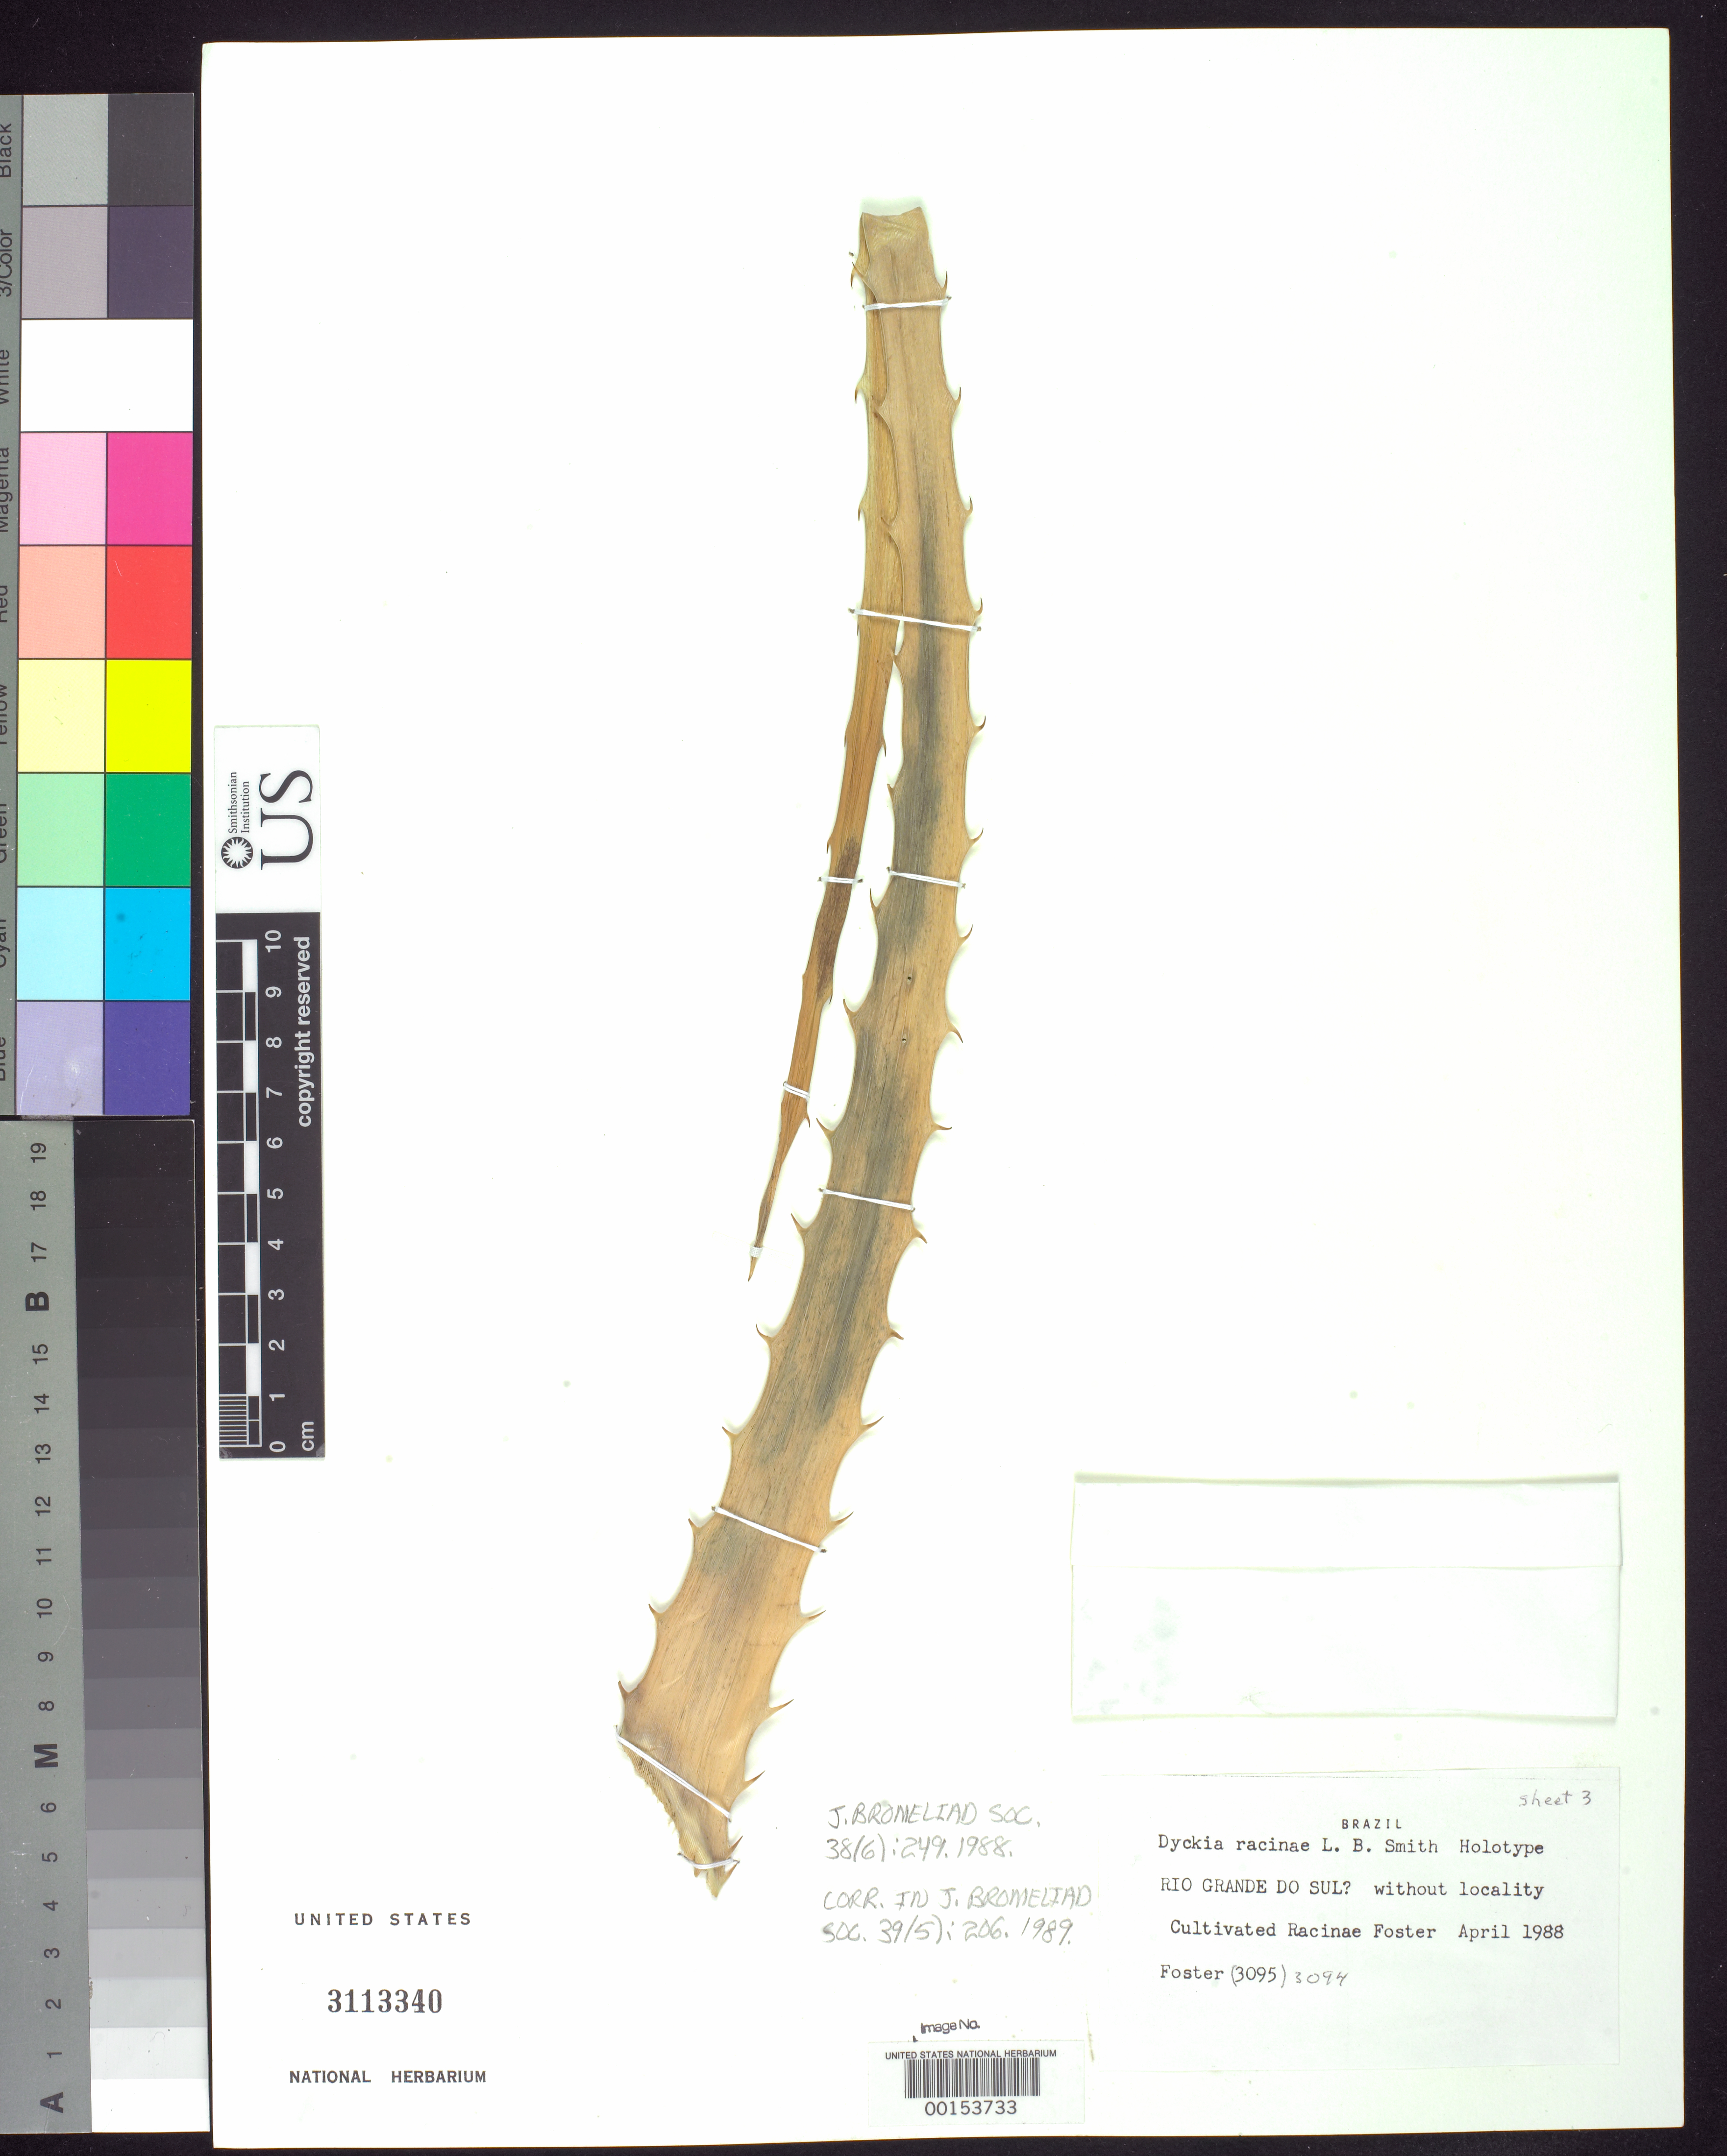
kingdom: Plantae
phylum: Tracheophyta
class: Liliopsida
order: Poales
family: Bromeliaceae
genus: Dyckia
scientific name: Dyckia racinae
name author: L.B. Sm.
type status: Holotype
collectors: R. Foster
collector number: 3094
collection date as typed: Apr 1988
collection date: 1988-04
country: Brazil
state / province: Rio Grande do Sul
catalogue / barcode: US 3113340